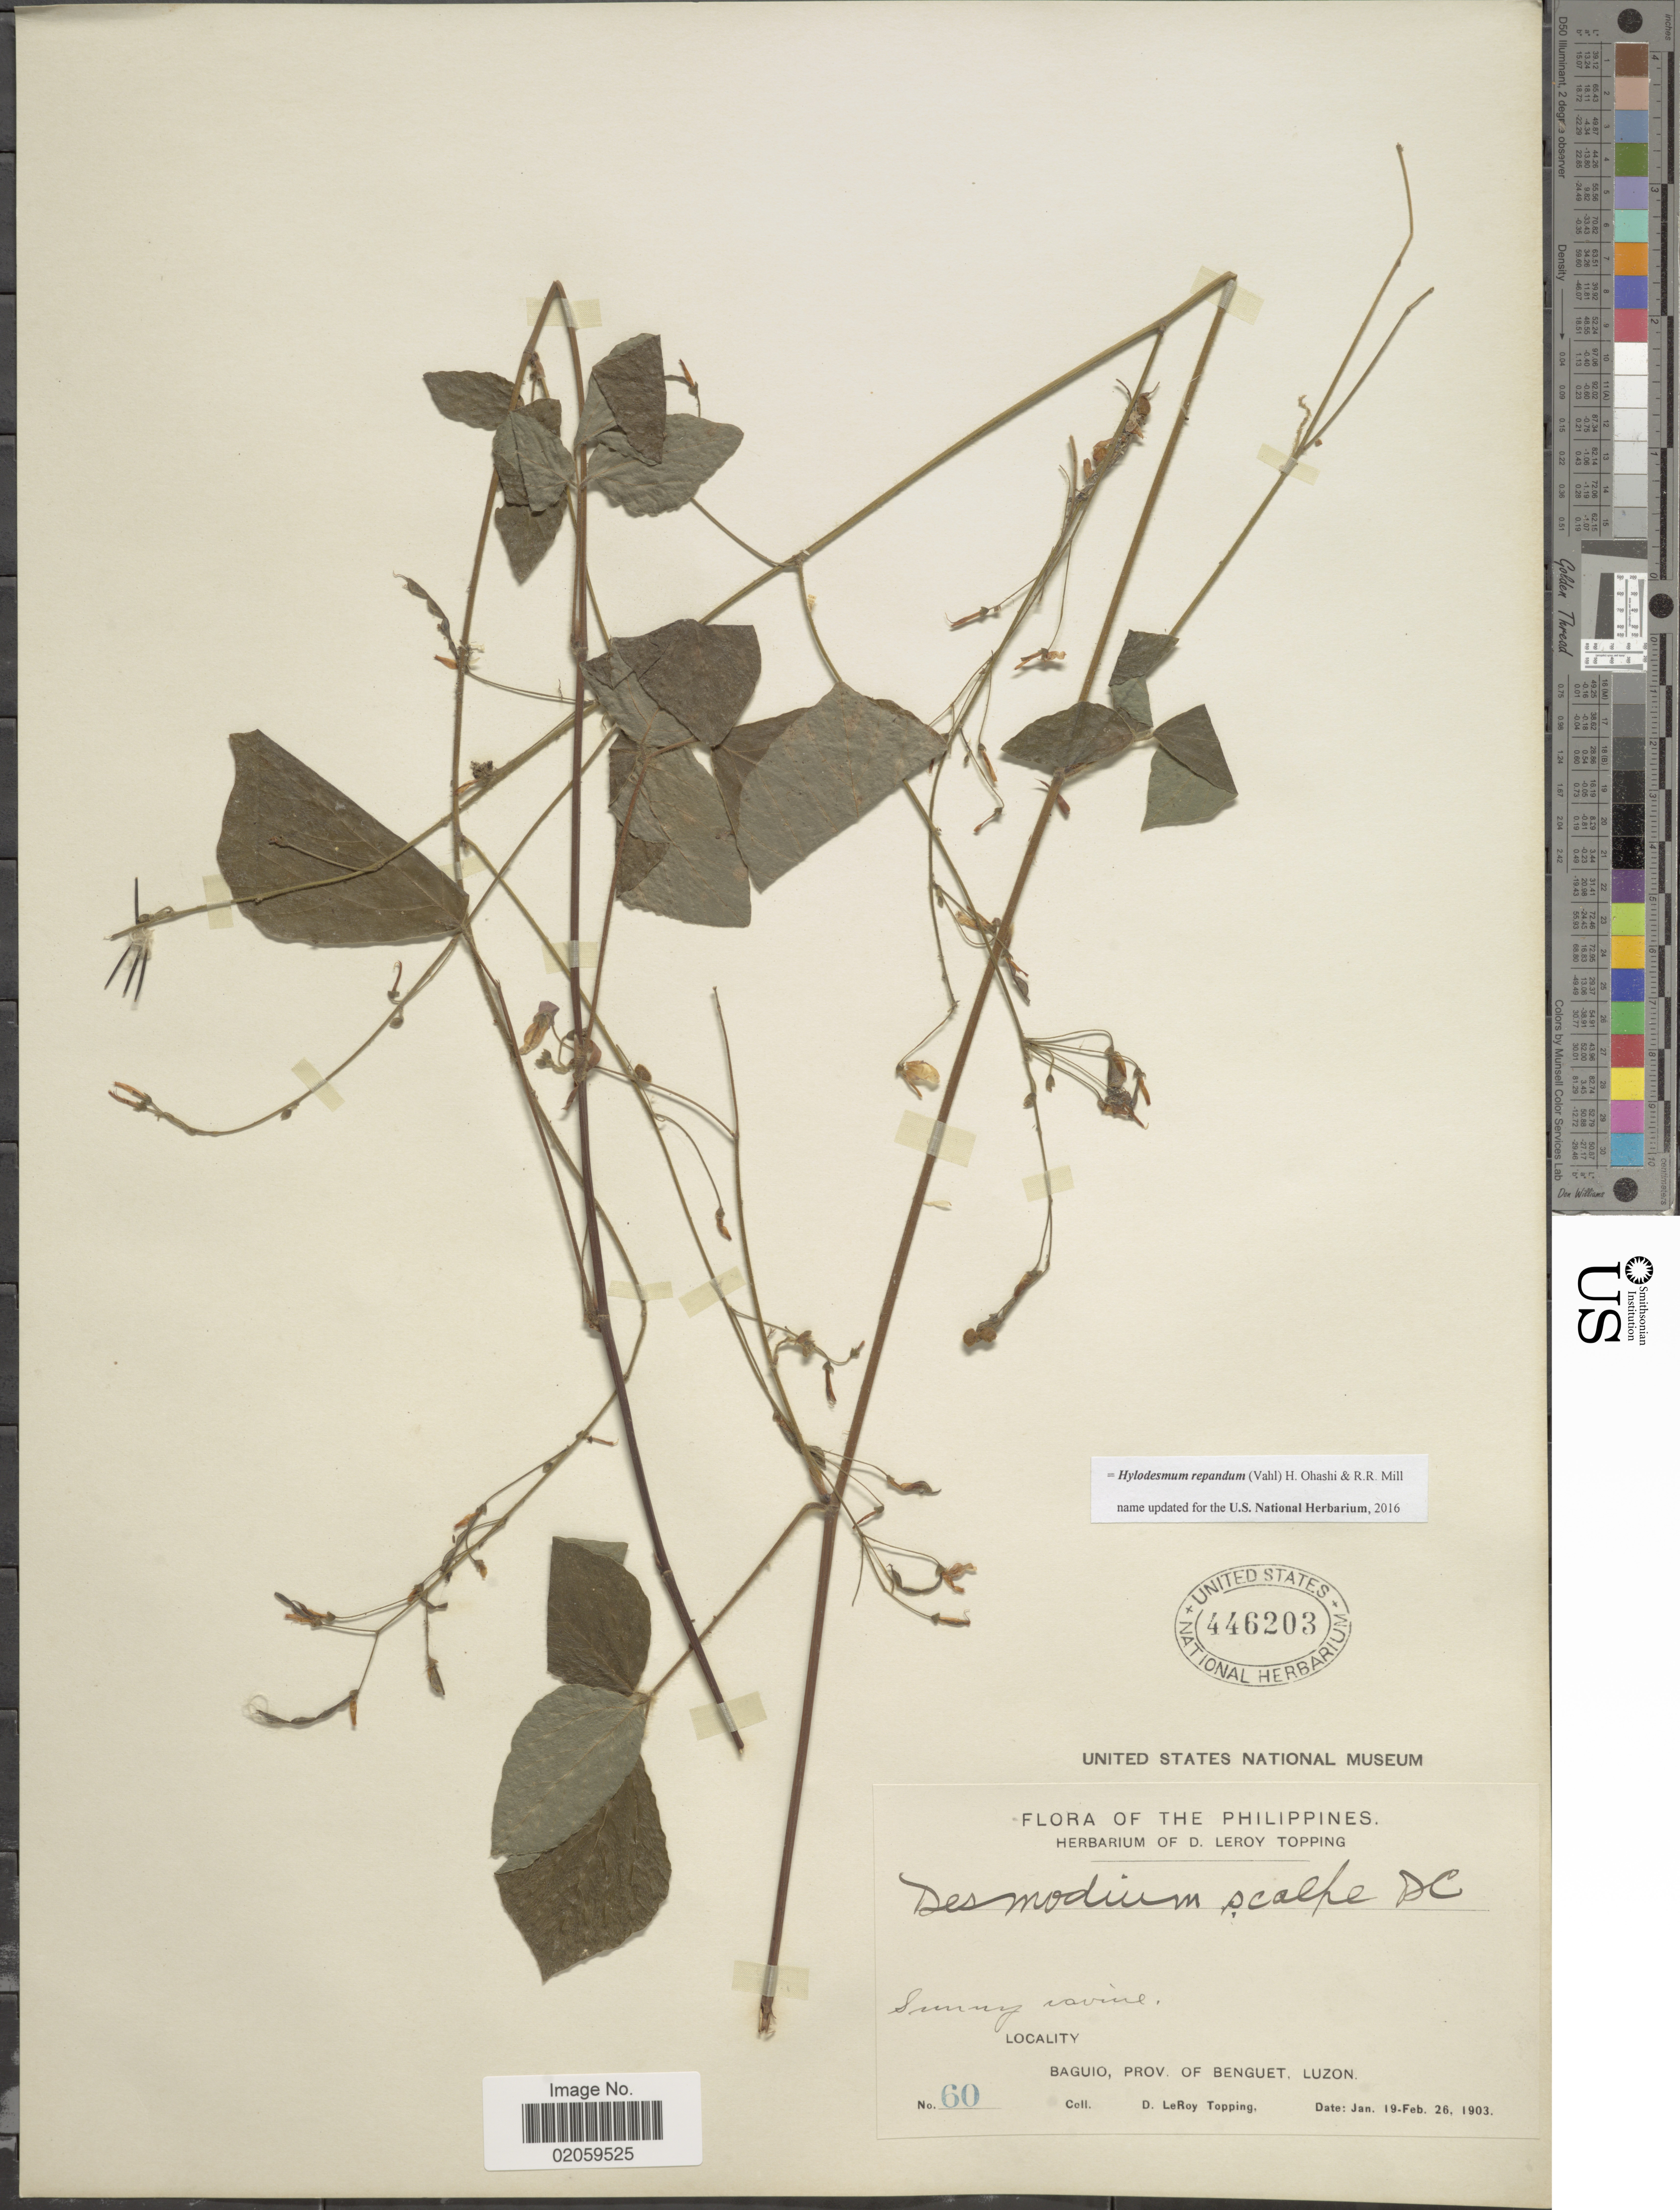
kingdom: Plantae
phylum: Tracheophyta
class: Magnoliopsida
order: Fabales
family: Fabaceae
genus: Hylodesmum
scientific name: Hylodesmum repandum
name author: (Vahl) H. Ohashi & R.R. Mill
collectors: D. L. Topping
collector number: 60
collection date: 1903-01-19/1903-02-26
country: Philippines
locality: Baguio, prov. of Benguet, Luzon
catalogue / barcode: US 446203